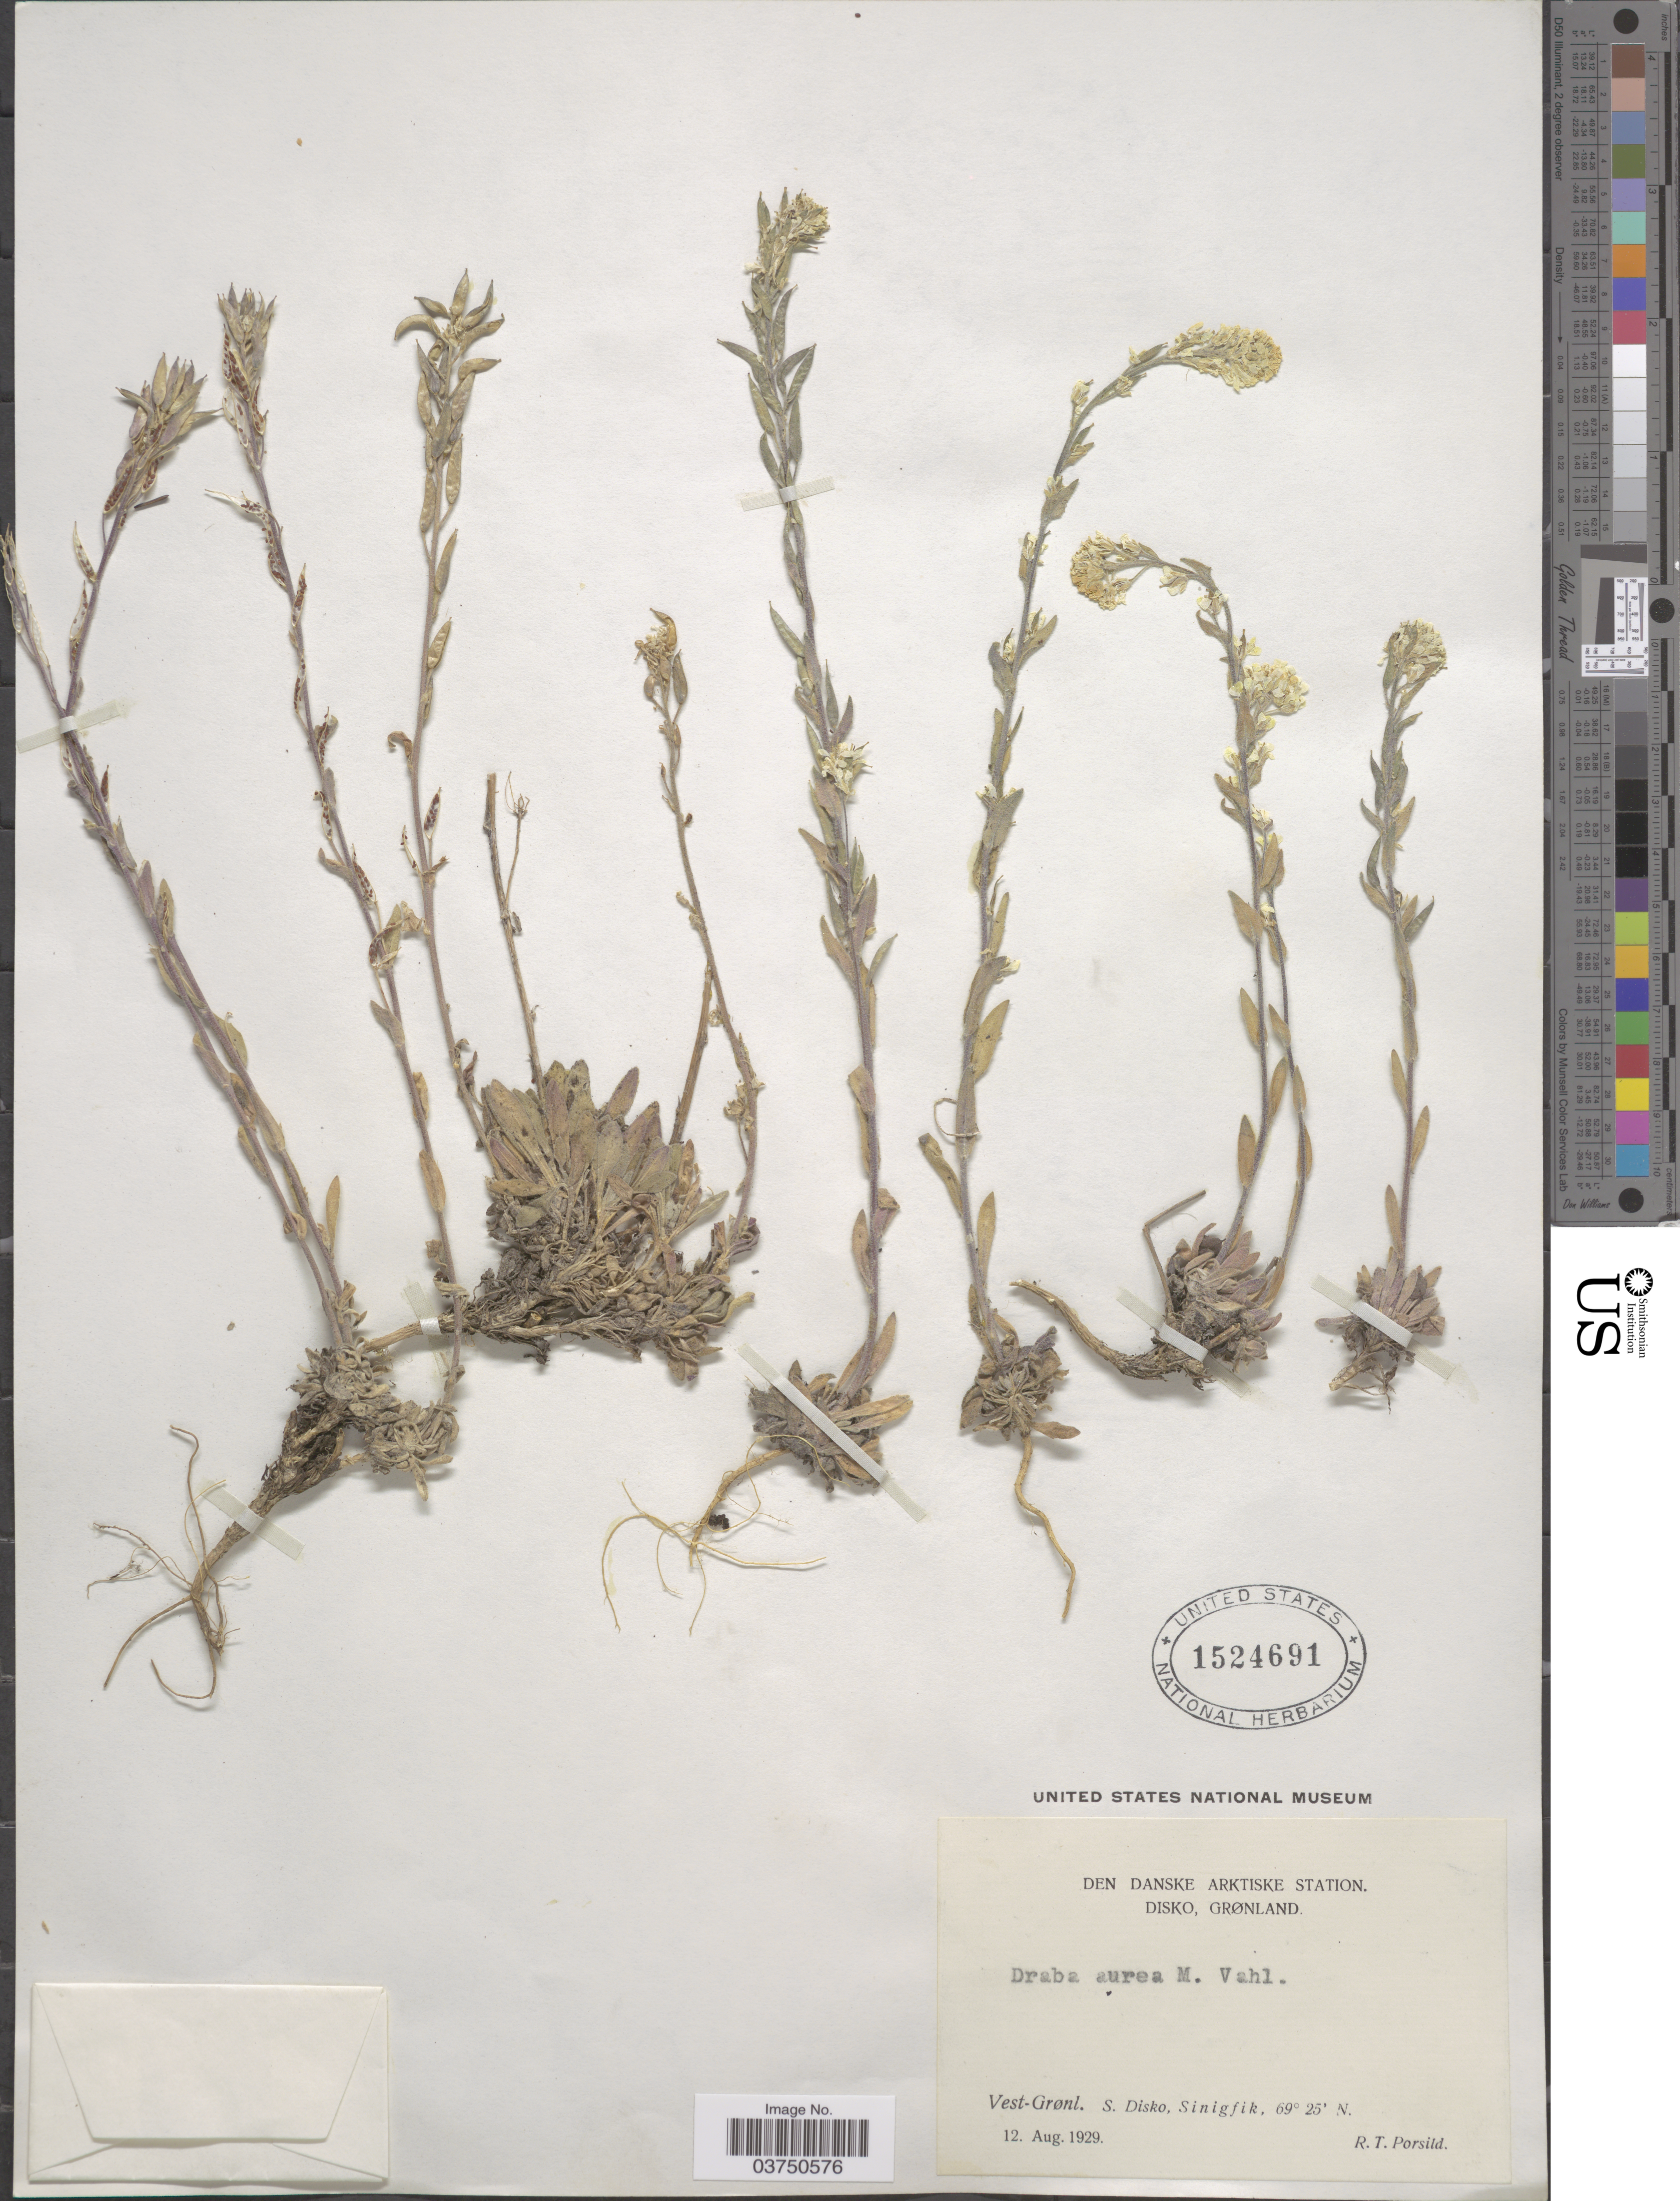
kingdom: Plantae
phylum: Tracheophyta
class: Magnoliopsida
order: Brassicales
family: Brassicaceae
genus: Draba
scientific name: Draba aurea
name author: Vahl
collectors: R. T. Porsild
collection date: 1929-08-12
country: Greenland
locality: Den Danske Arktiske Station. Disko, Grønland. Vest Grønl. S. Disko, Sinigfik.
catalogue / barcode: US 1524691